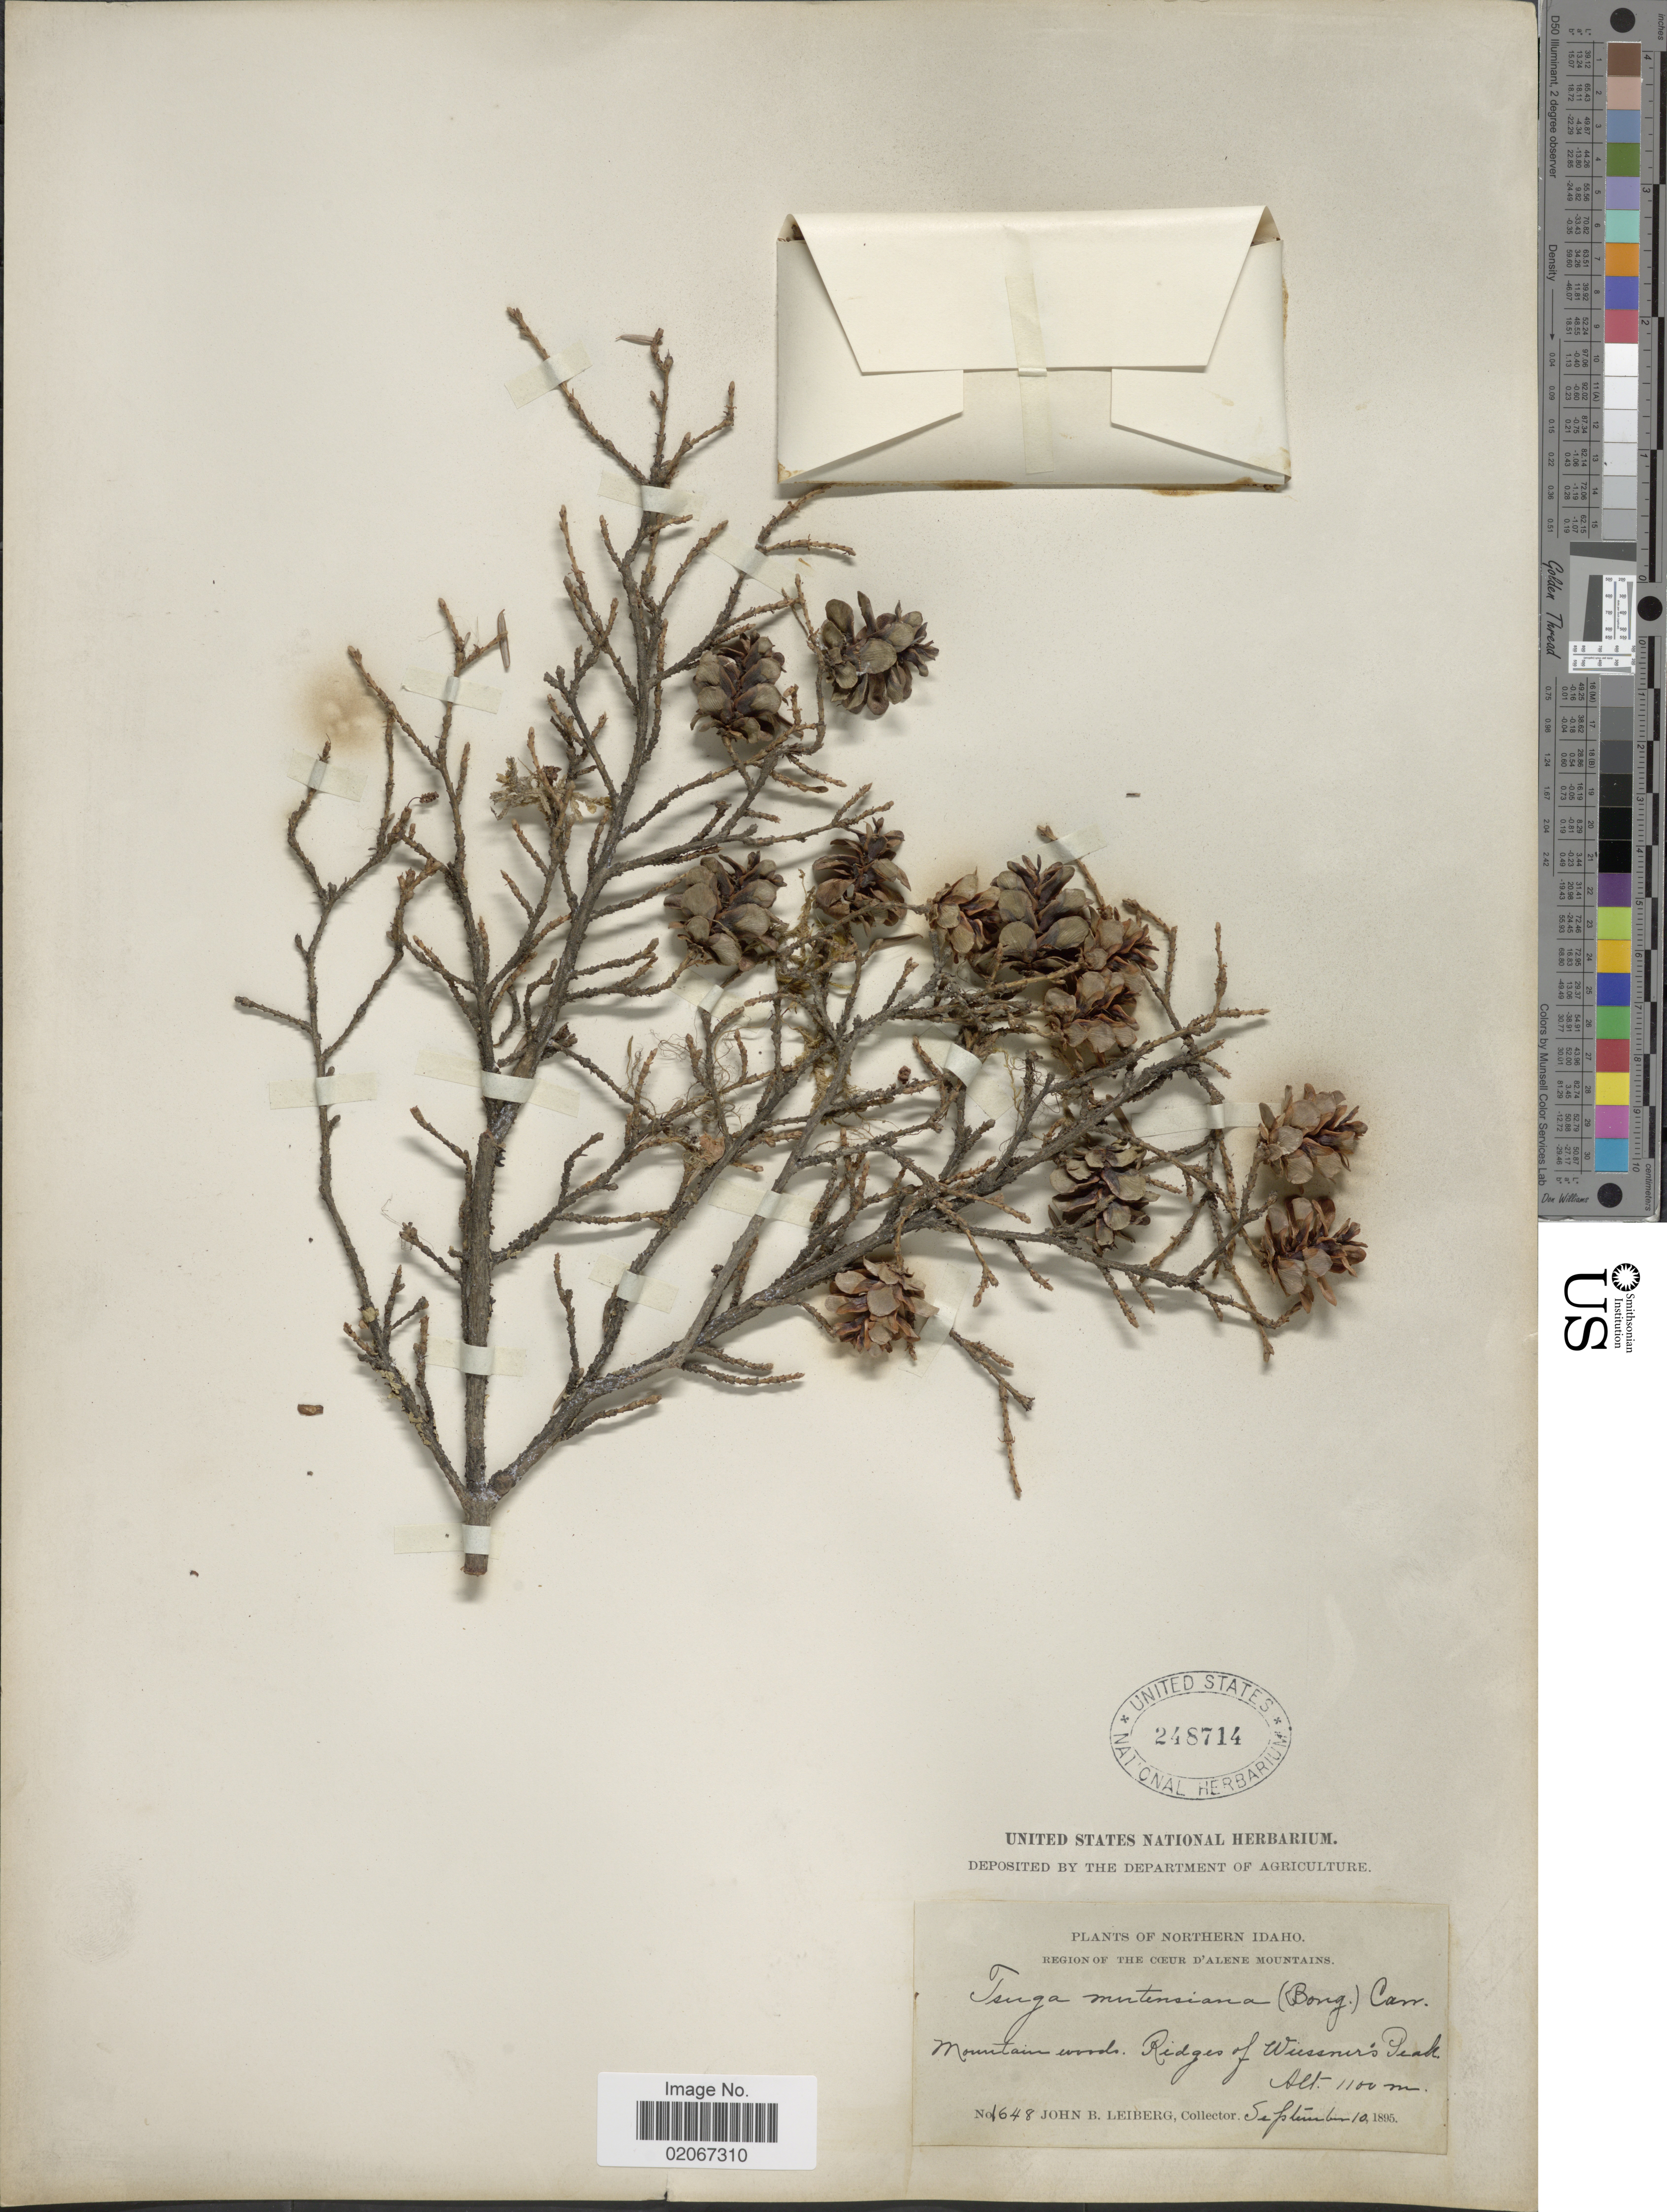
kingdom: Plantae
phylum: Tracheophyta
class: Pinopsida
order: Pinales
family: Pinaceae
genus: Tsuga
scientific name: Tsuga heterophylla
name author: (Raf.) Sarg.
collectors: J. B. Leiberg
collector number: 1648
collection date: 1895-09-10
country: United States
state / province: Idaho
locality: Northern Idaho. Region of the Coeur D'Alene Mountains. Mountain woods. Ridges of Wiessner's Peak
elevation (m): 1100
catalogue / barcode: US 248714